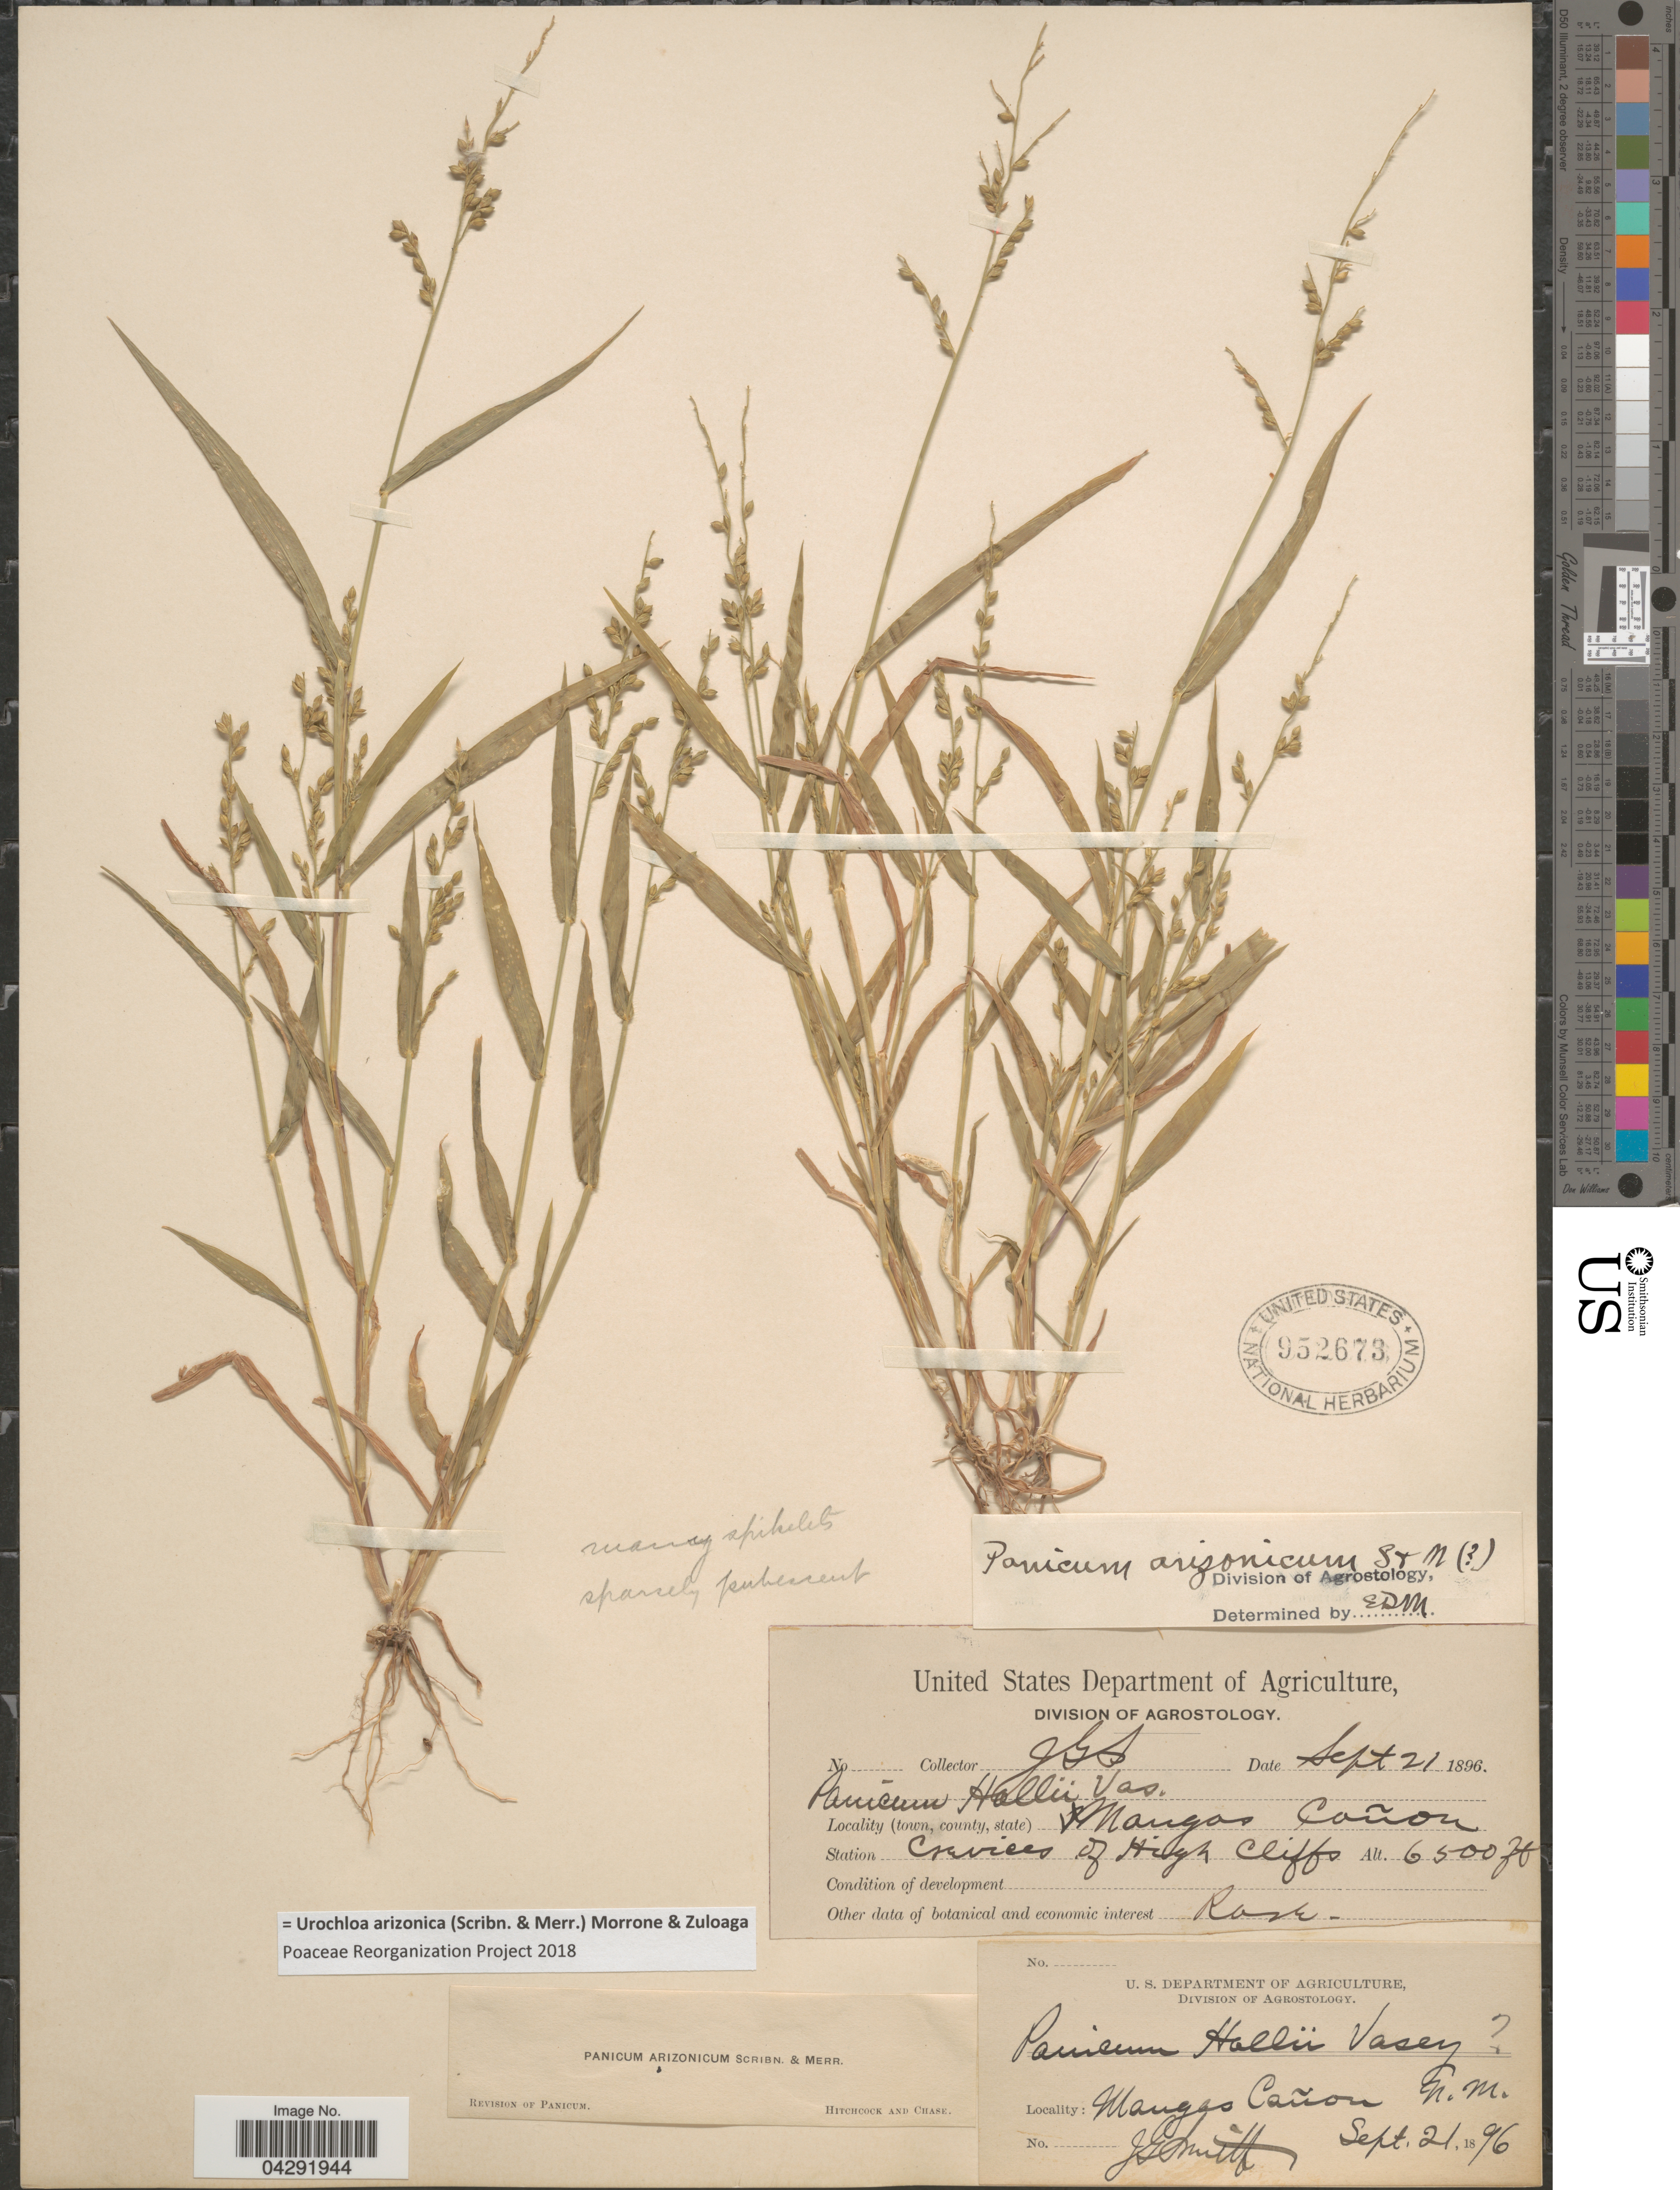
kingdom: Plantae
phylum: Tracheophyta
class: Liliopsida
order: Poales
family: Poaceae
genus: Urochloa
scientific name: Urochloa arizonica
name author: (Scribn. & Merr.) Morrone & Zuloaga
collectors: J. G. Smith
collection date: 1896-09-21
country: United States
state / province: New Mexico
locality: (town, county, state) Mangas Cañon. Station Crevices of High Cliffs.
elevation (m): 1981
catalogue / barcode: US 952673